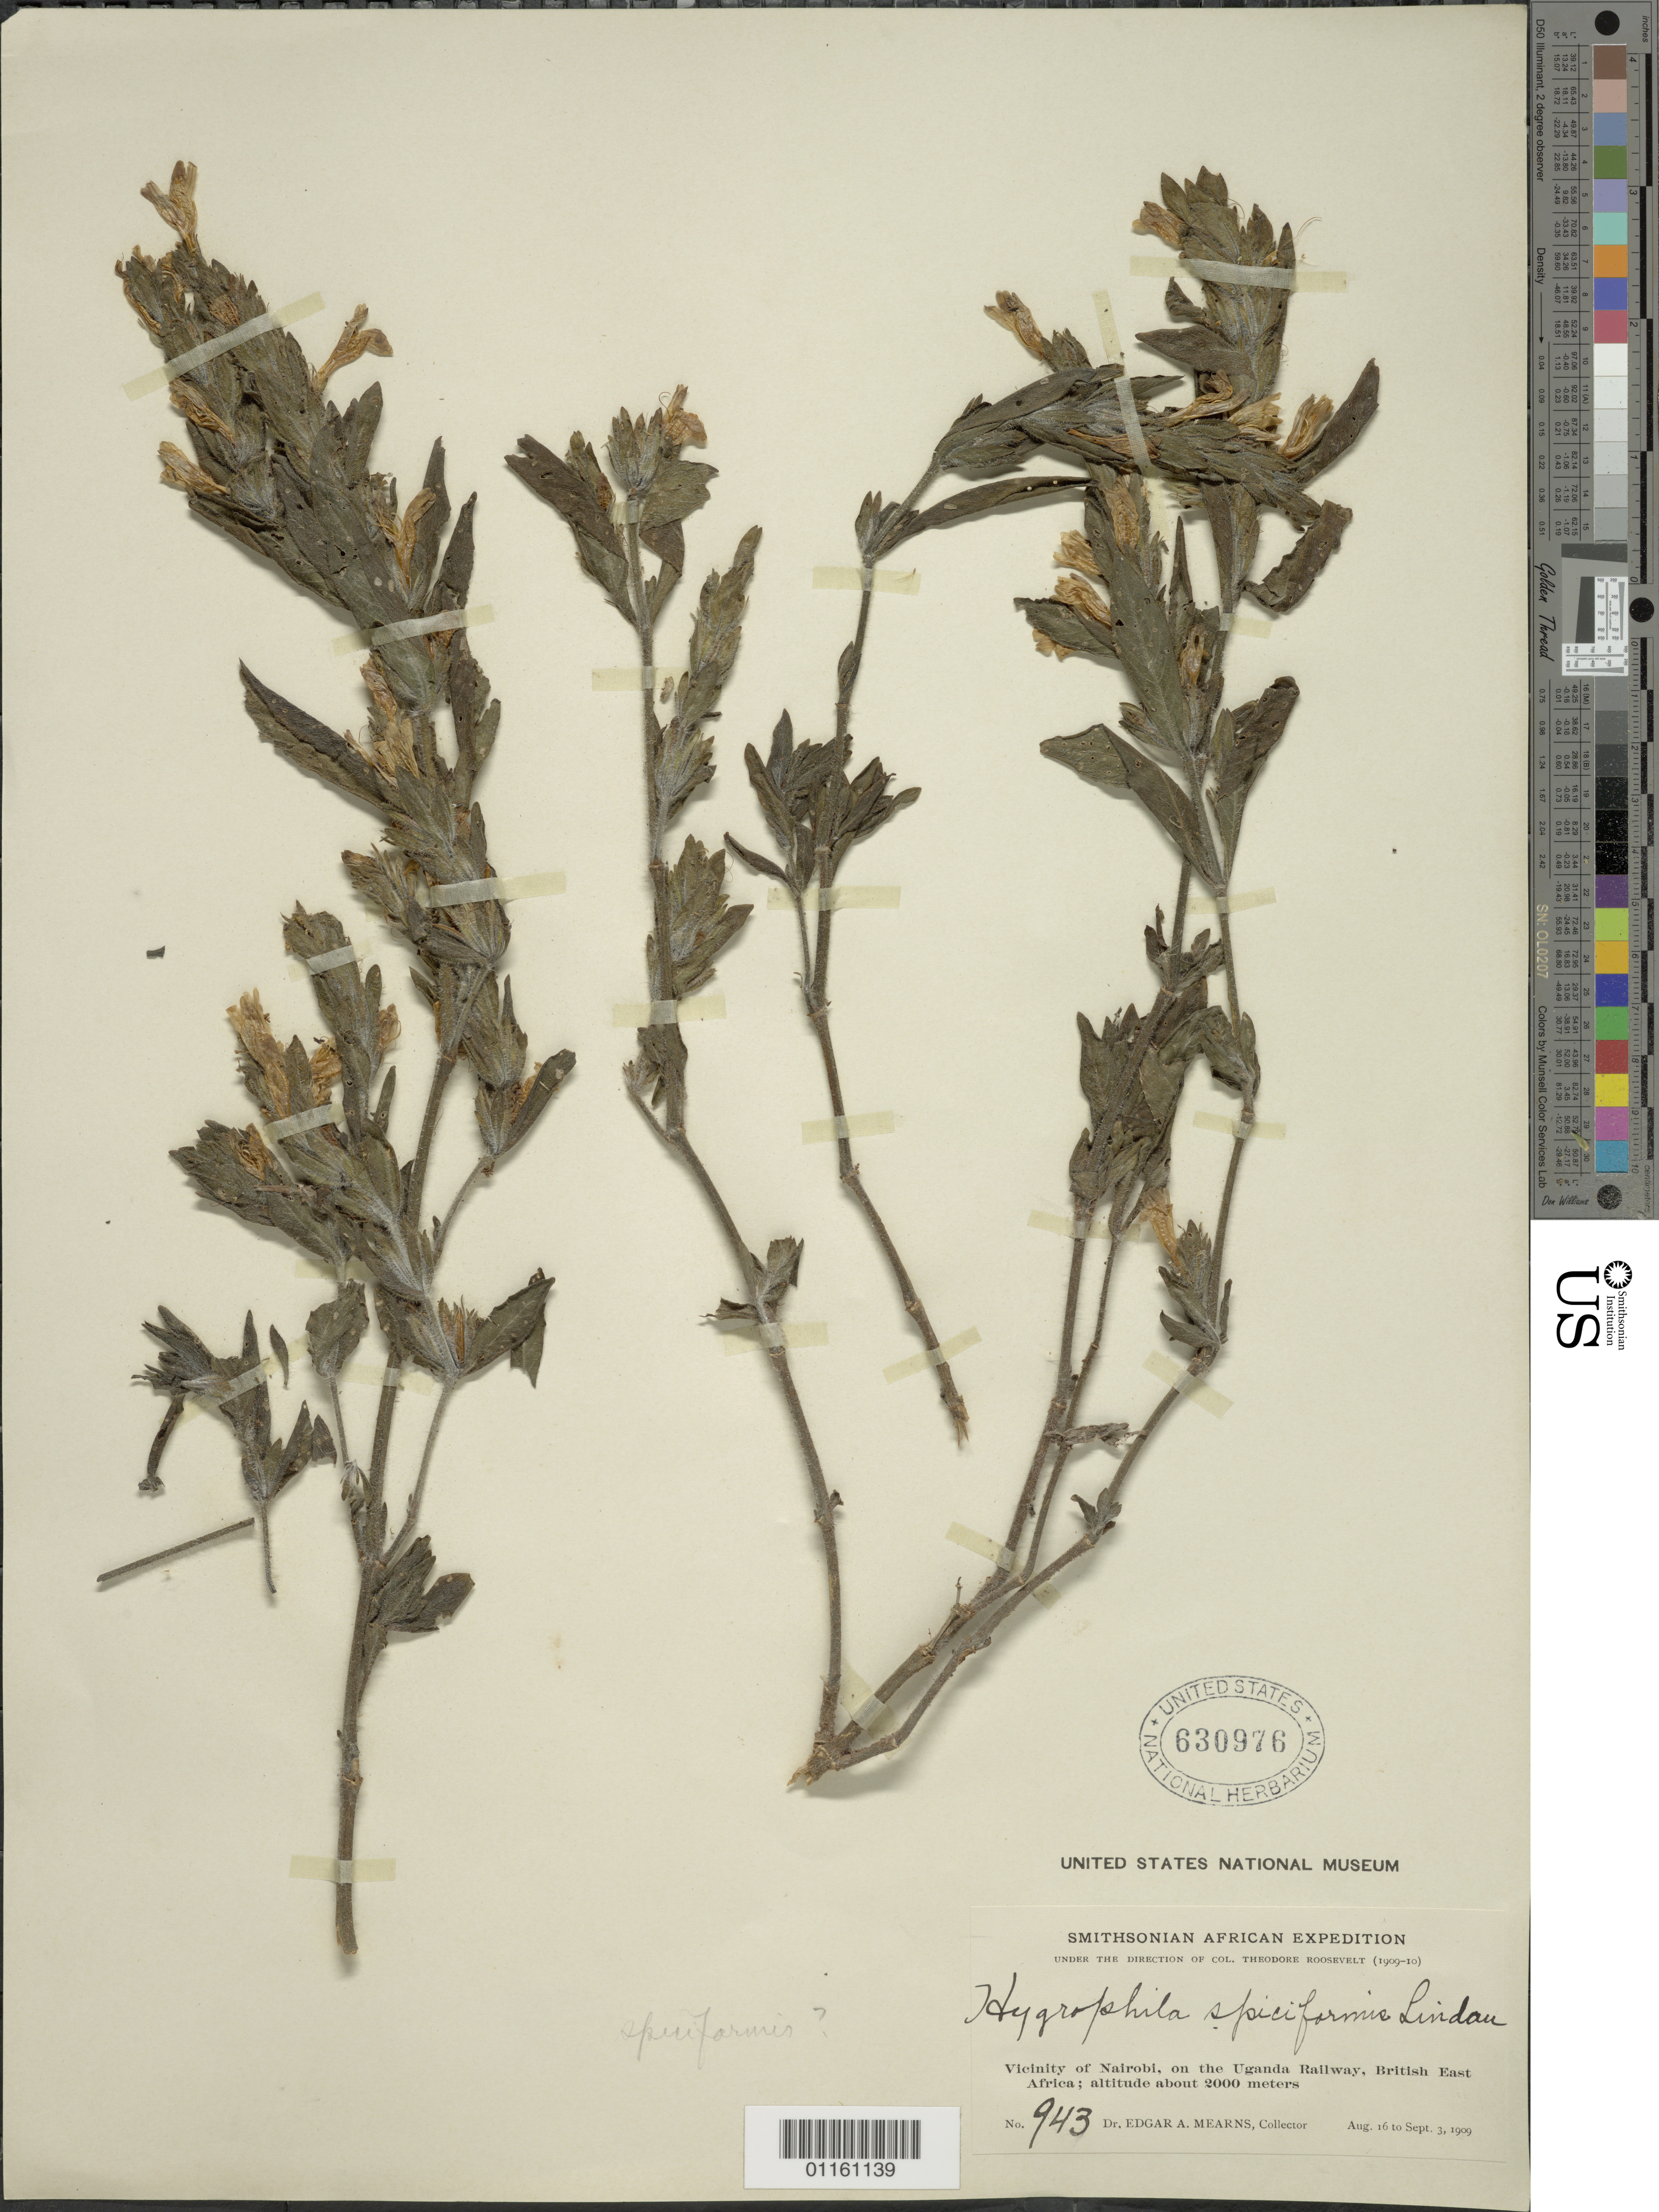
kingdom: Plantae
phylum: Tracheophyta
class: Magnoliopsida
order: Lamiales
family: Acanthaceae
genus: Hygrophila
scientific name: Hygrophila spiciformis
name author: Lindau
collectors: E. A. Mearns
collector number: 943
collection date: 1909-08-16/1909-09-03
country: Uganda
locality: Vicinity of Nairobi, on the Uganda Railway, British E Africa.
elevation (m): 2000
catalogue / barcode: US 630976